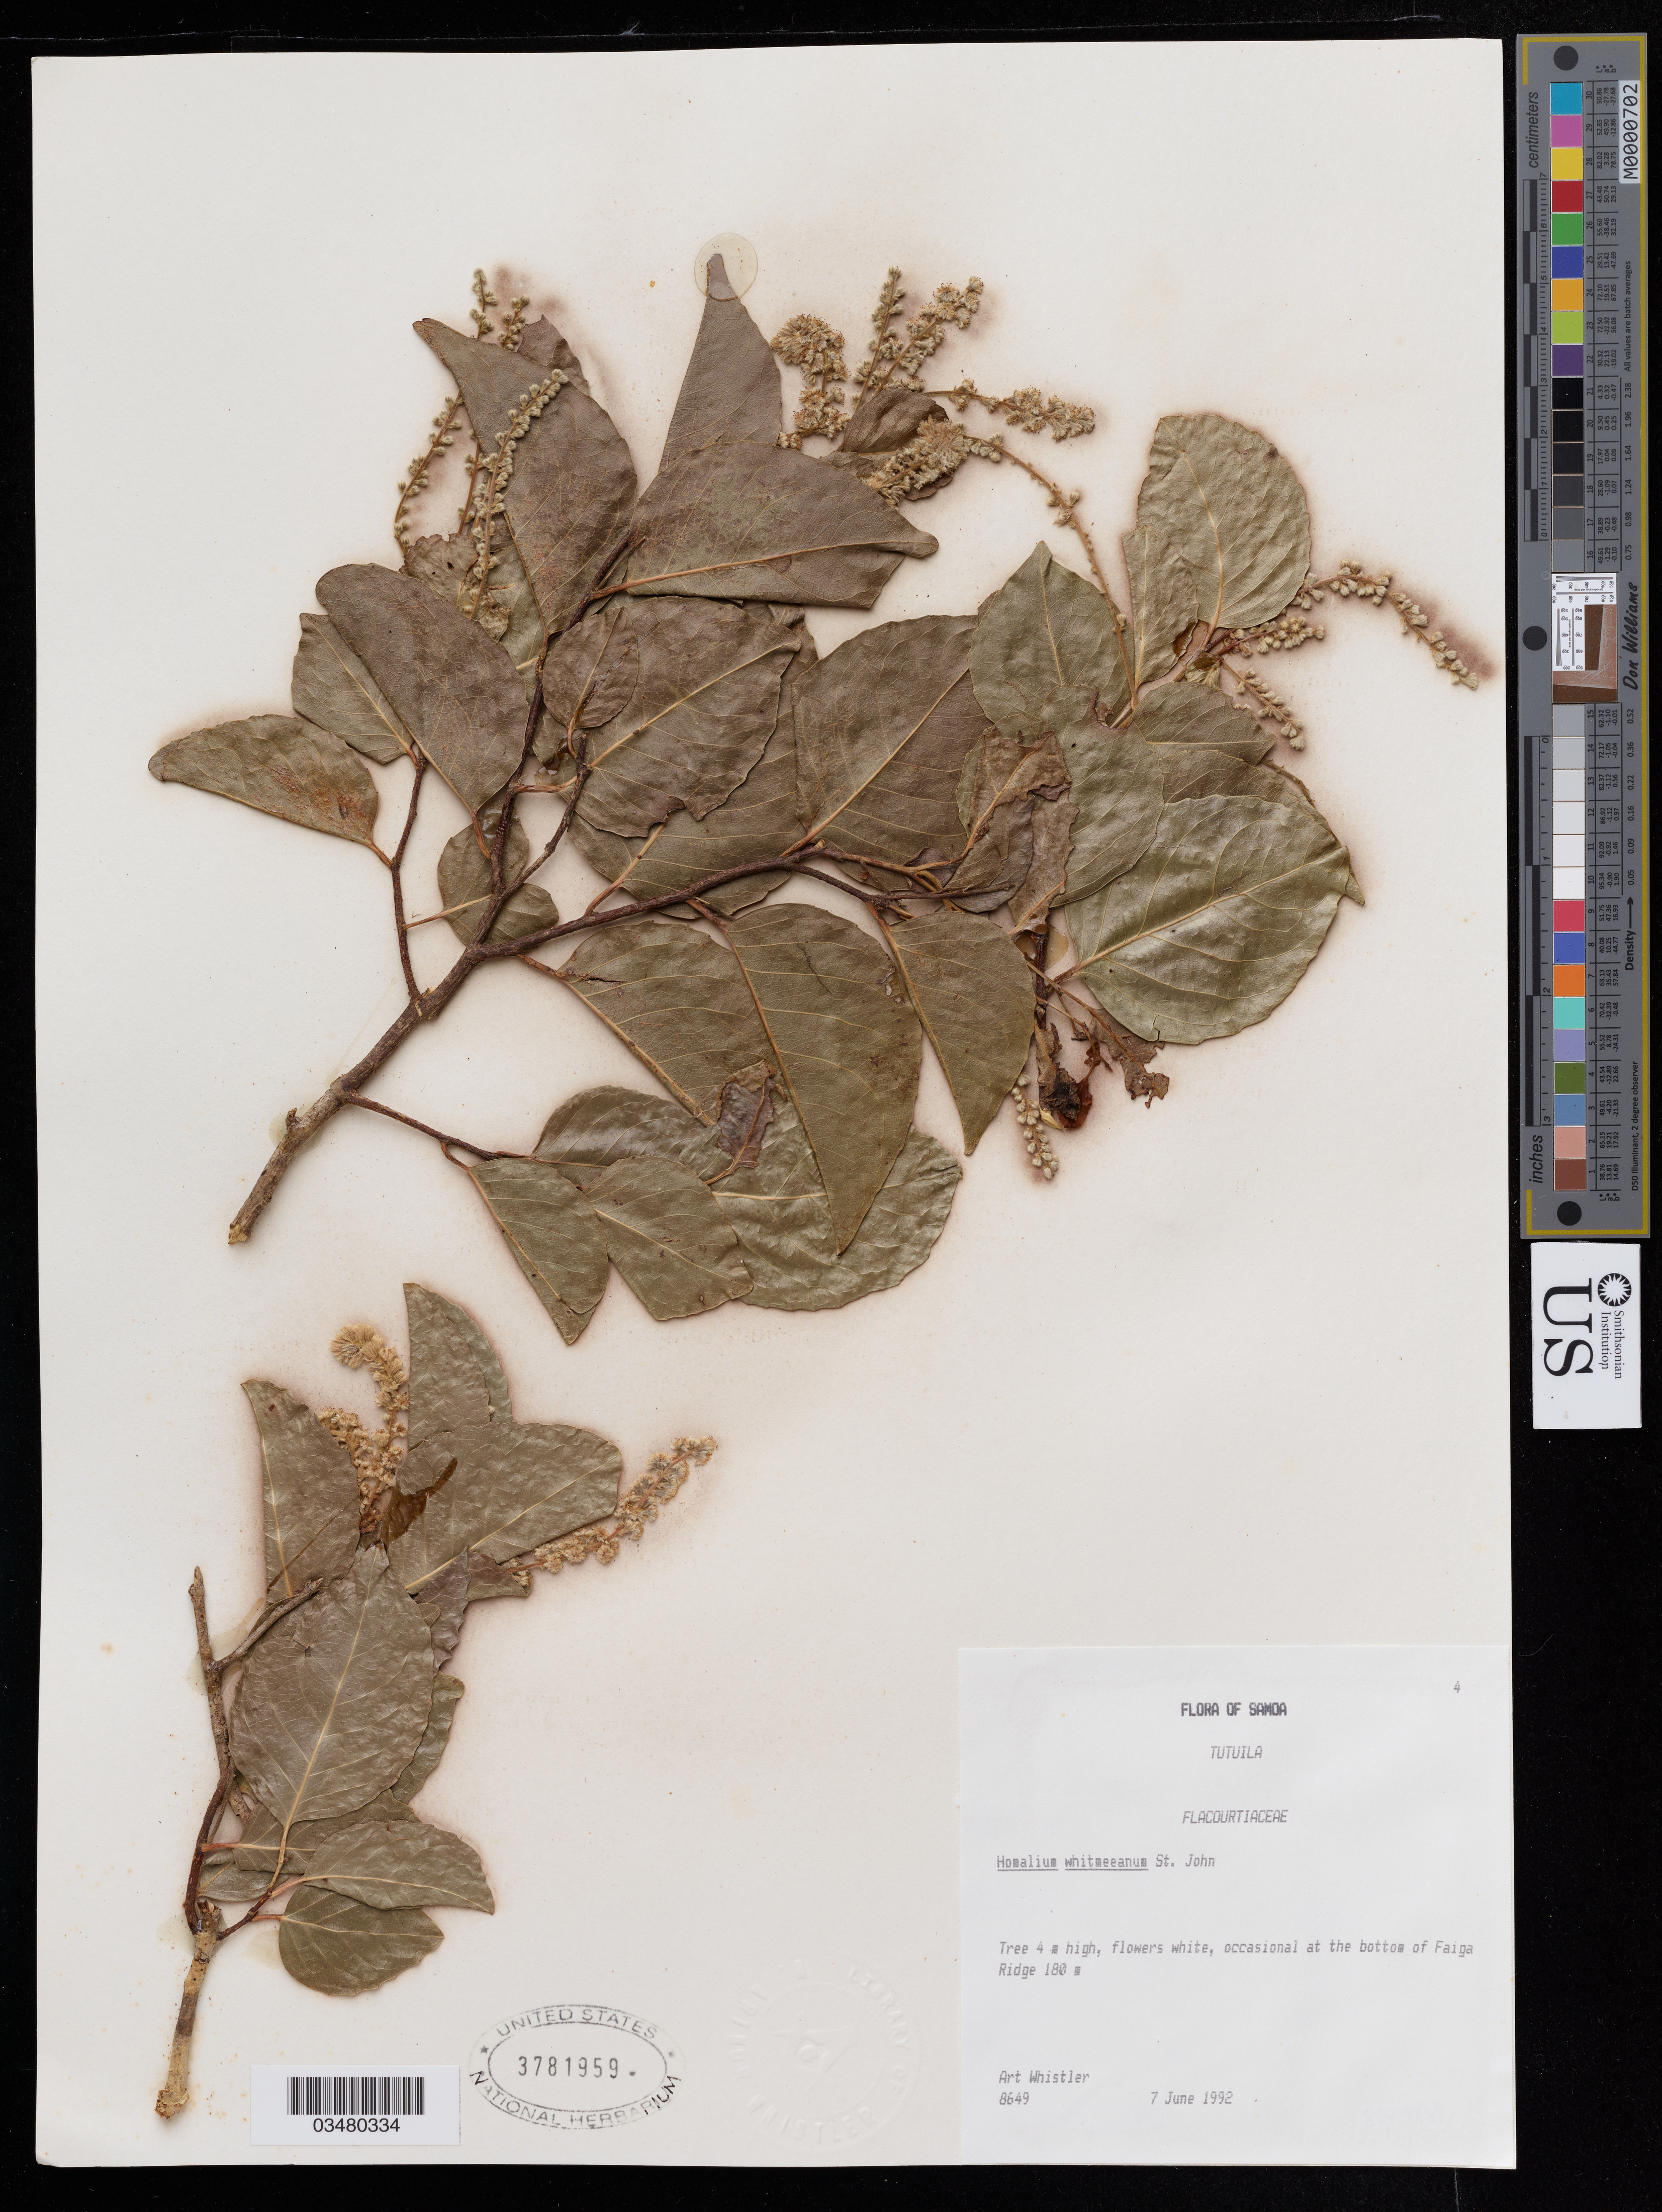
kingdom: Plantae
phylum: Tracheophyta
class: Magnoliopsida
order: Malpighiales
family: Salicaceae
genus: Homalium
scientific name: Homalium whitmeeanum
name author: H. St. John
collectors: A. Whistler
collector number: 8649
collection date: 1992-06-07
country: American Samoa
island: Tutuila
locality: At the bottom of Faiga Ridge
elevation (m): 180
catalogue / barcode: US 3781959